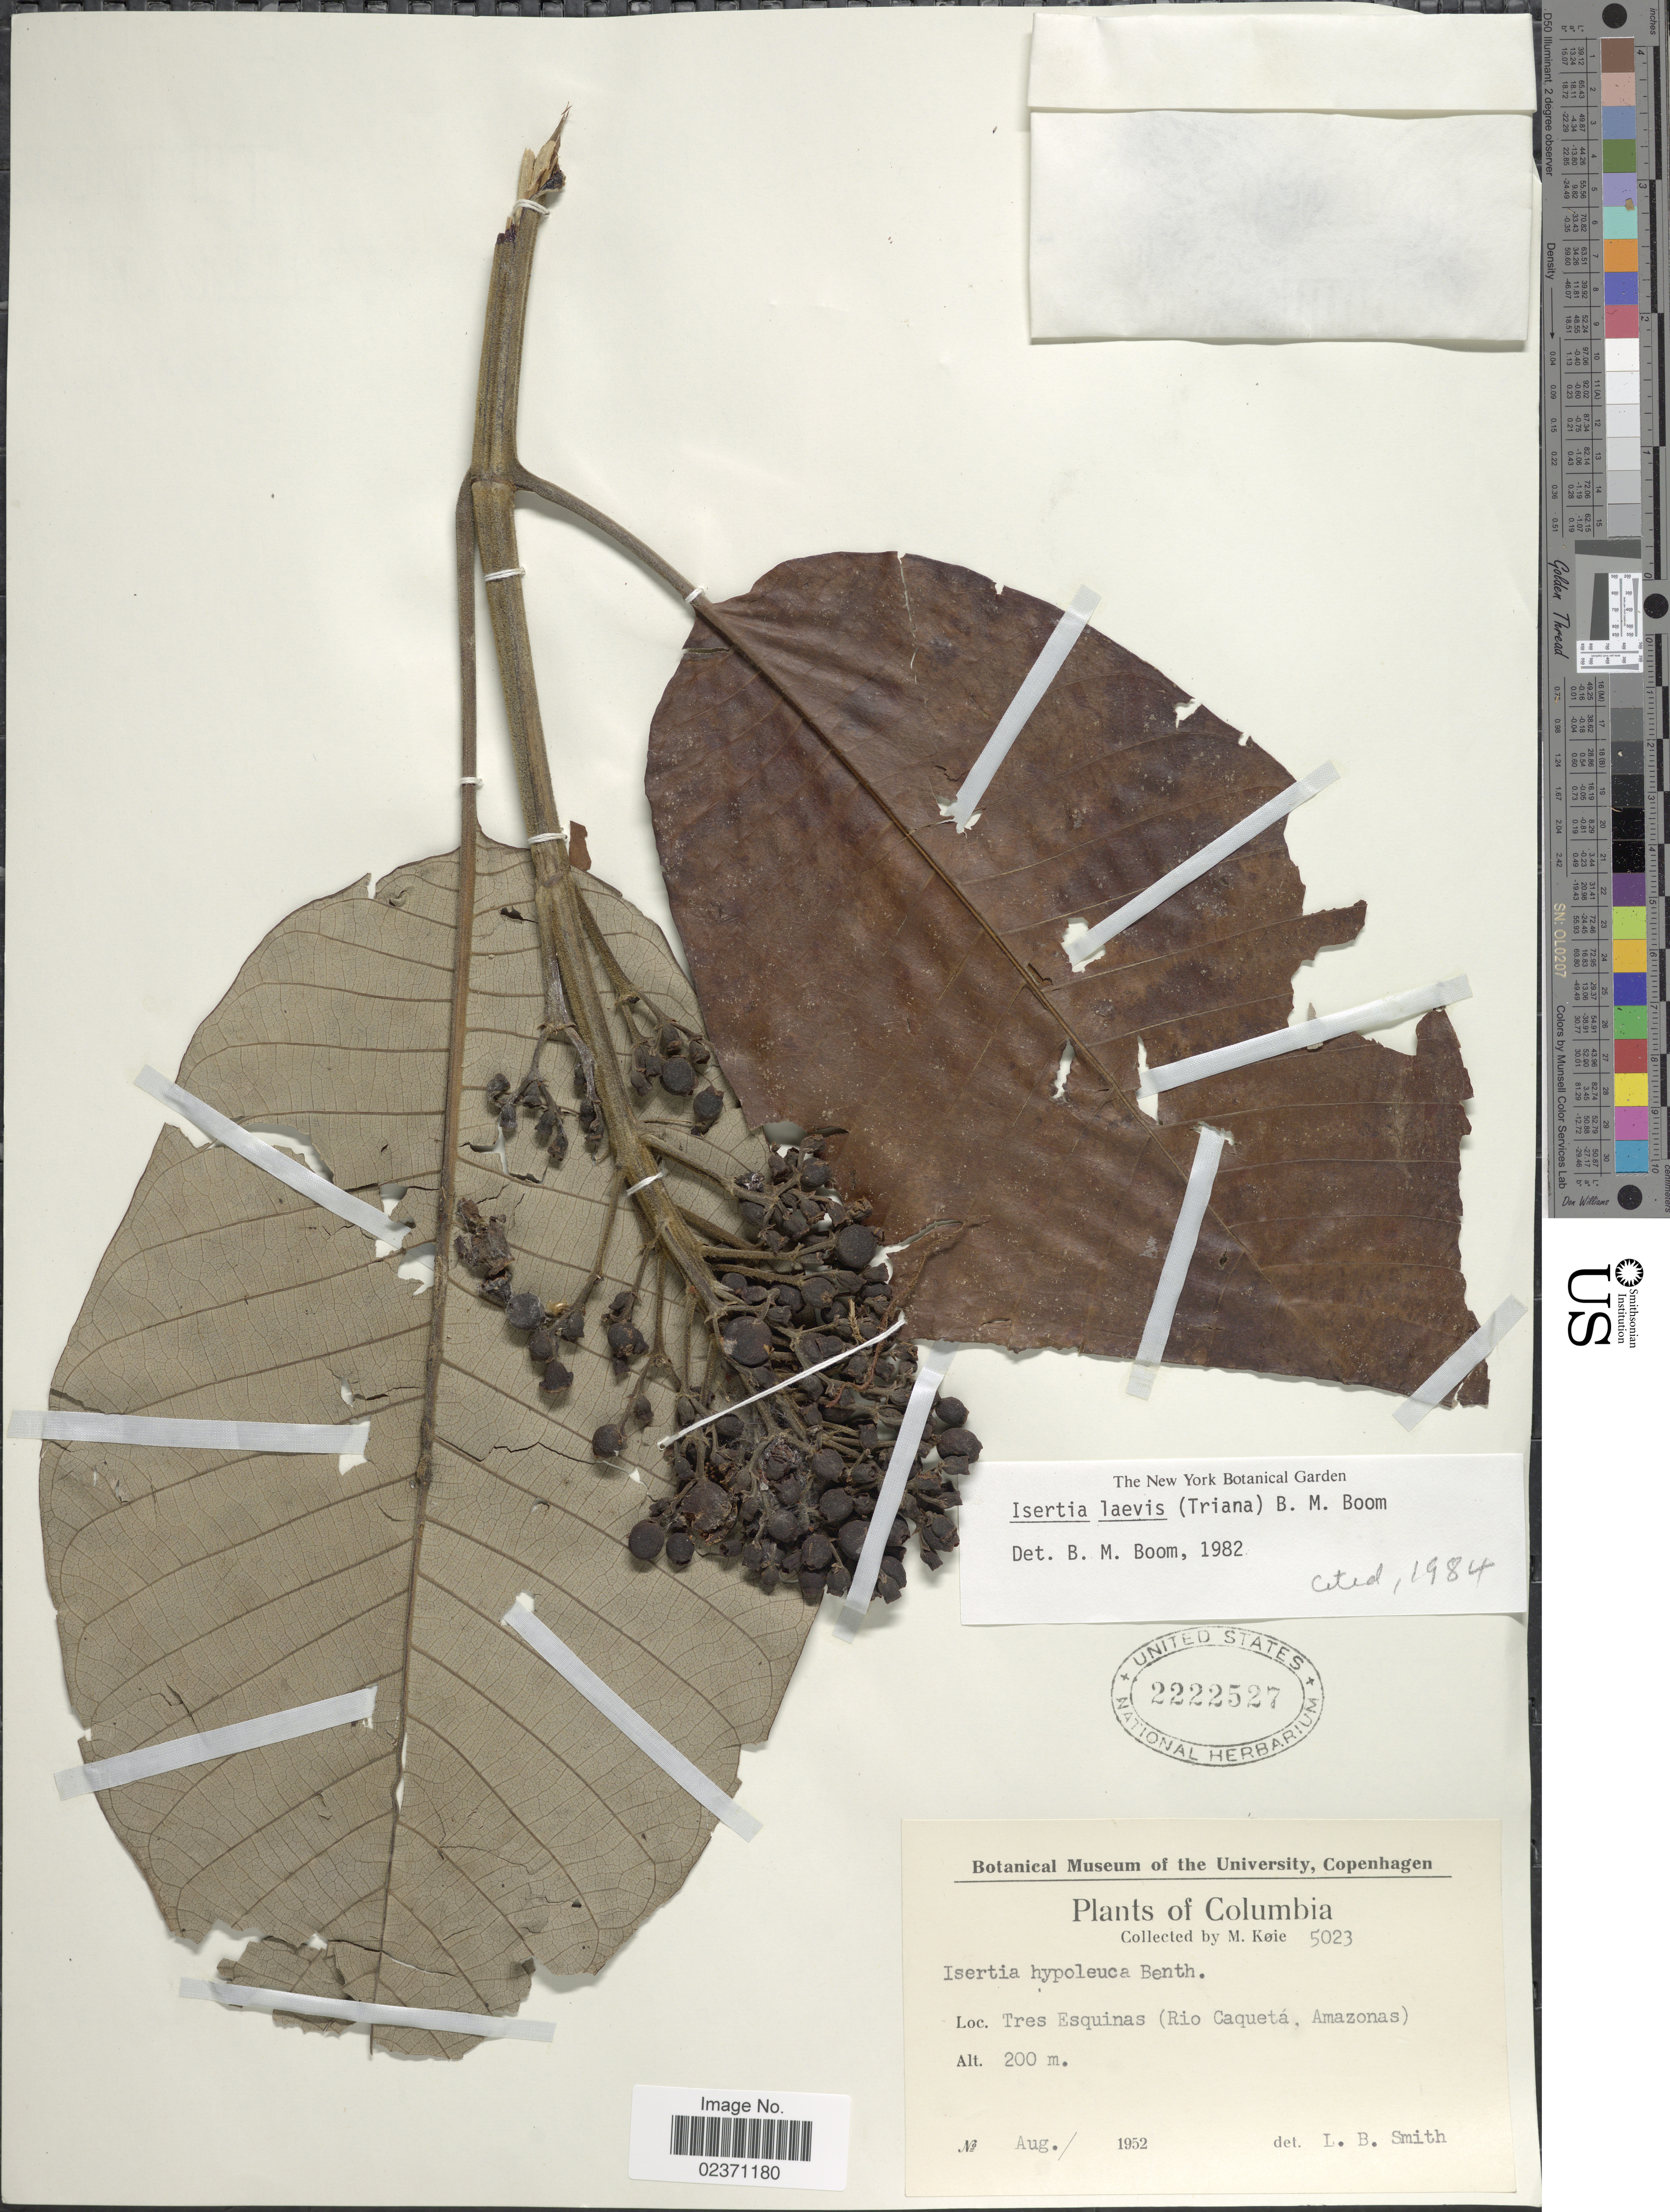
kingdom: Plantae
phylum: Tracheophyta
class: Magnoliopsida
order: Gentianales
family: Rubiaceae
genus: Isertia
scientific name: Isertia laevis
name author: (Triana) B.M. Boom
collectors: M. Köie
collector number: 5023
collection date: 1952-08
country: Colombia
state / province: Amazônas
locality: Tres Esquinas (Rio Caqueta, Amazonas)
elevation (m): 200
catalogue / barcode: US 2222527